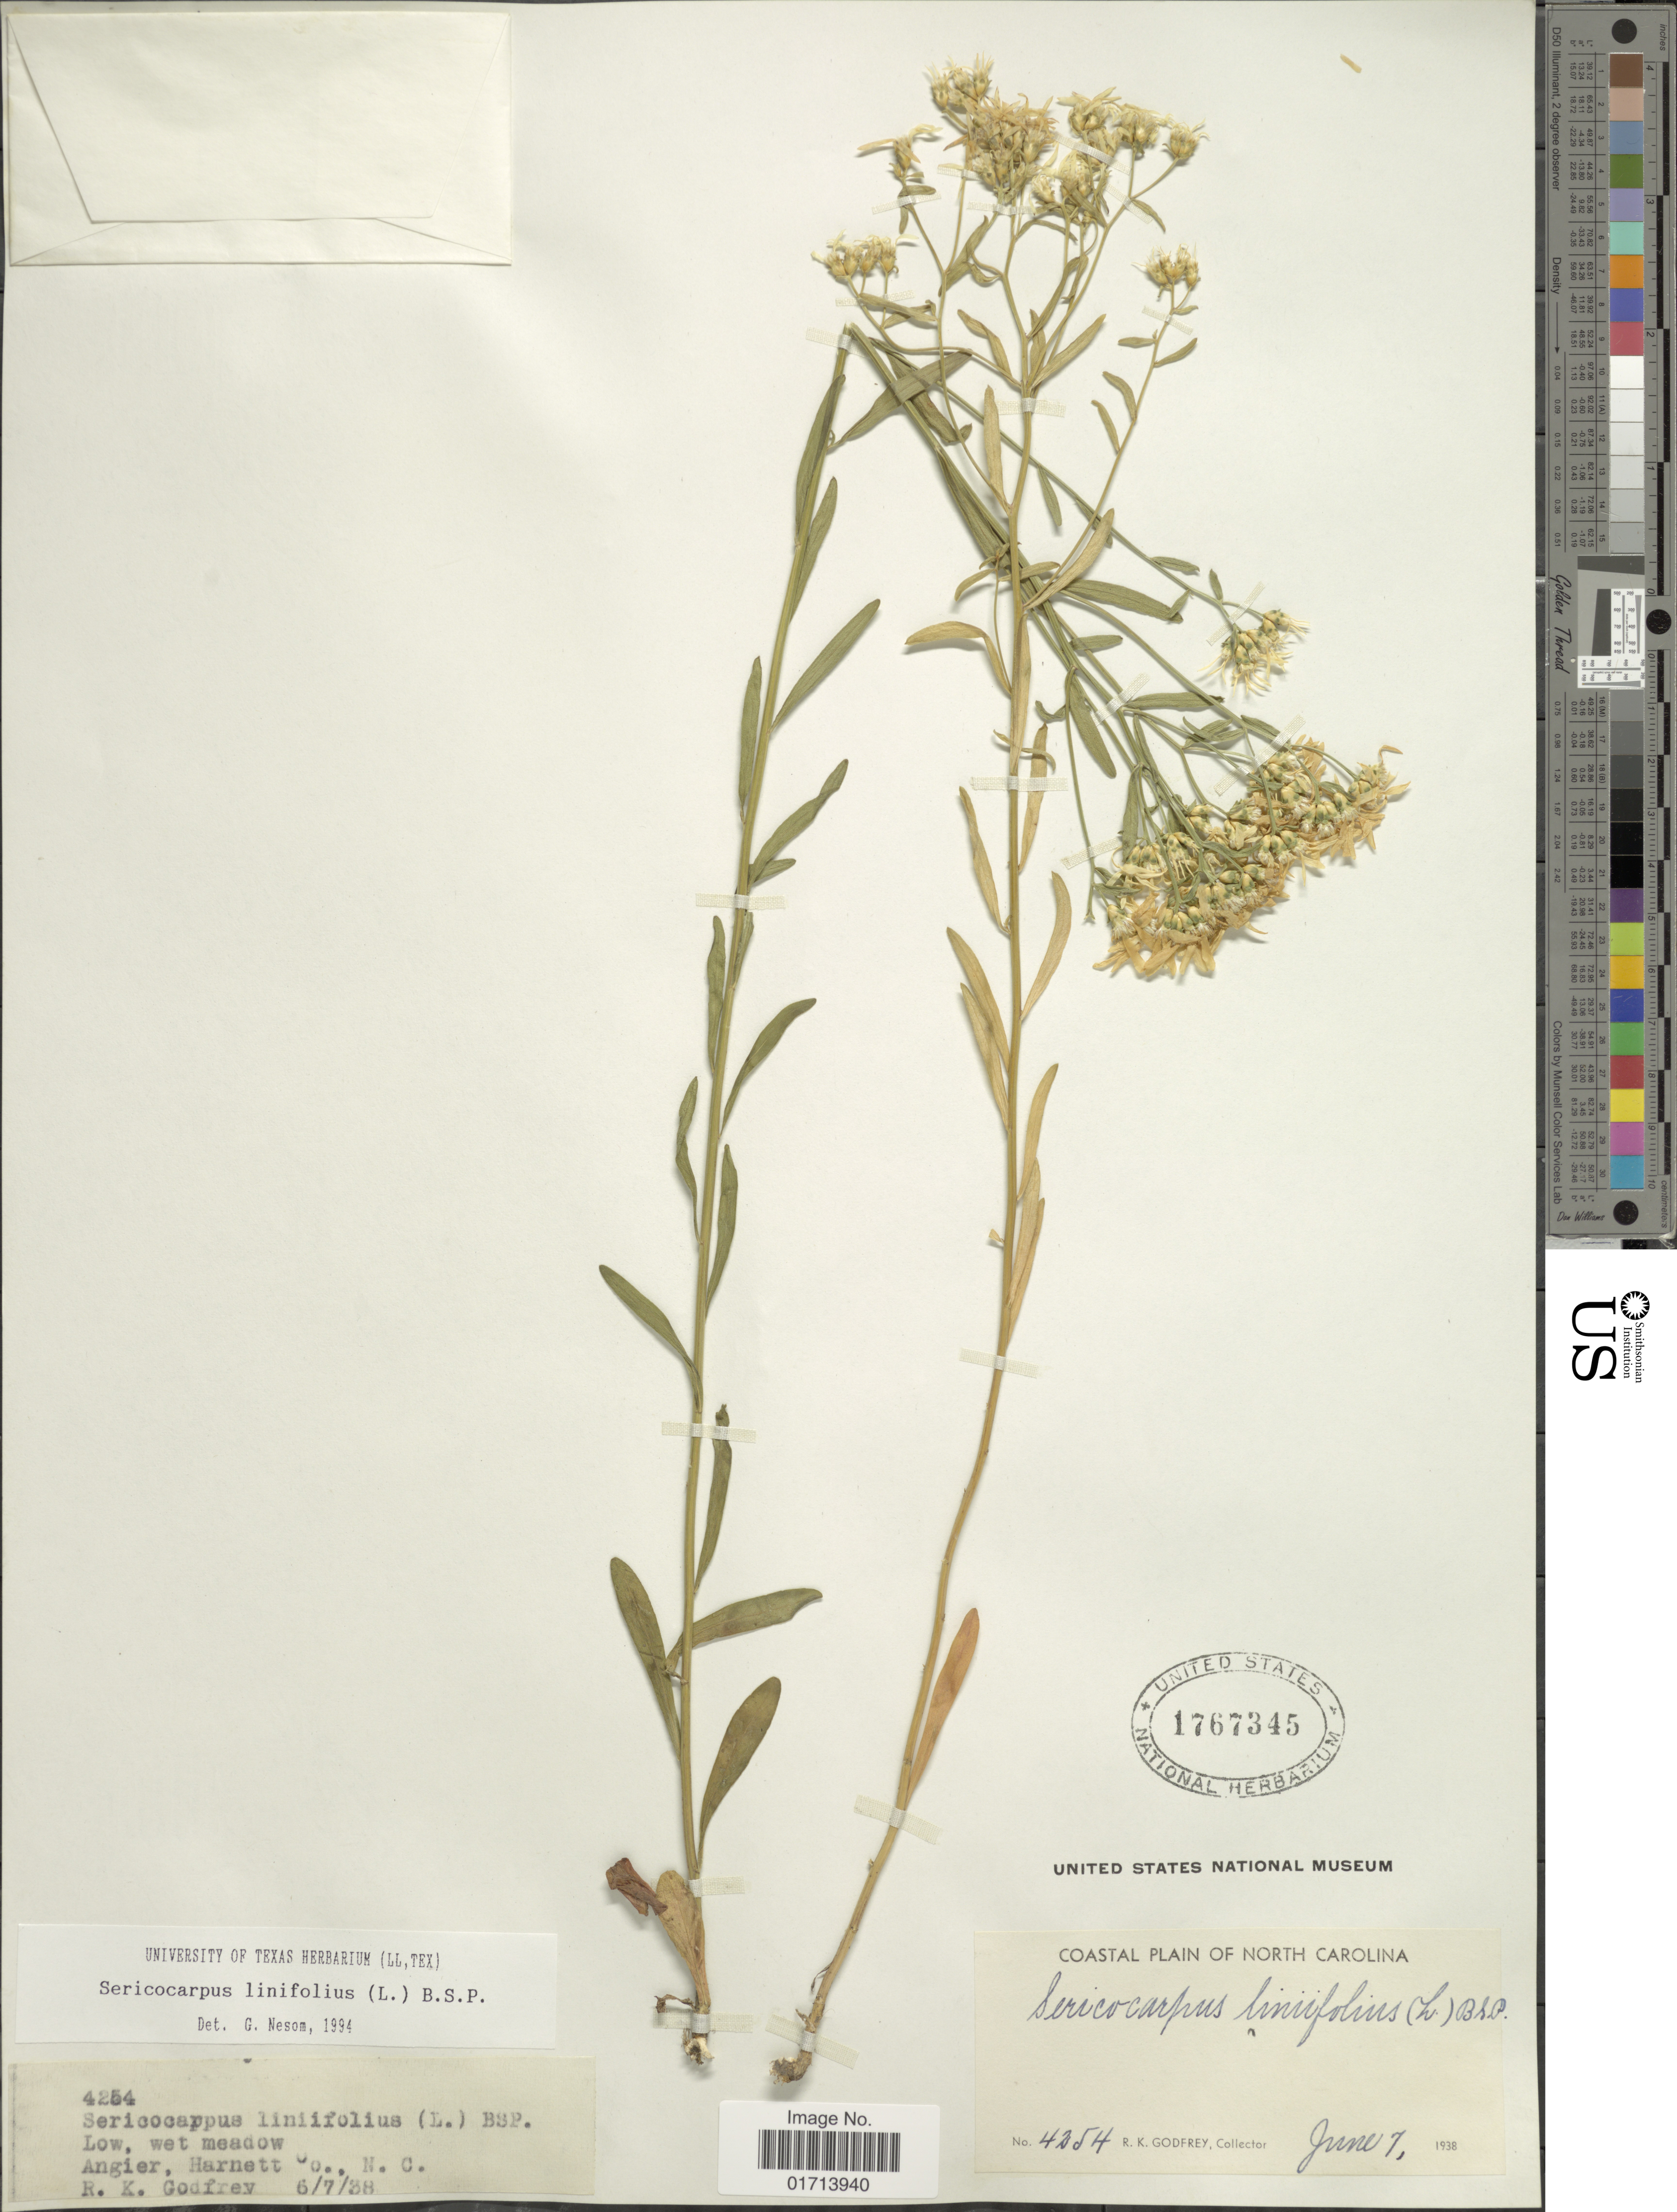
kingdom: Plantae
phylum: Tracheophyta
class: Magnoliopsida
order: Asterales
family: Asteraceae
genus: Sericocarpus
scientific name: Sericocarpus linifolius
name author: (L.) Britton, Stearns & Poggenb.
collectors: R. K. Godfrey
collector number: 4254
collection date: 1938-06-07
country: United States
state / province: North Carolina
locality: Angier, Harnett Co.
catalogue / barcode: US 1767345